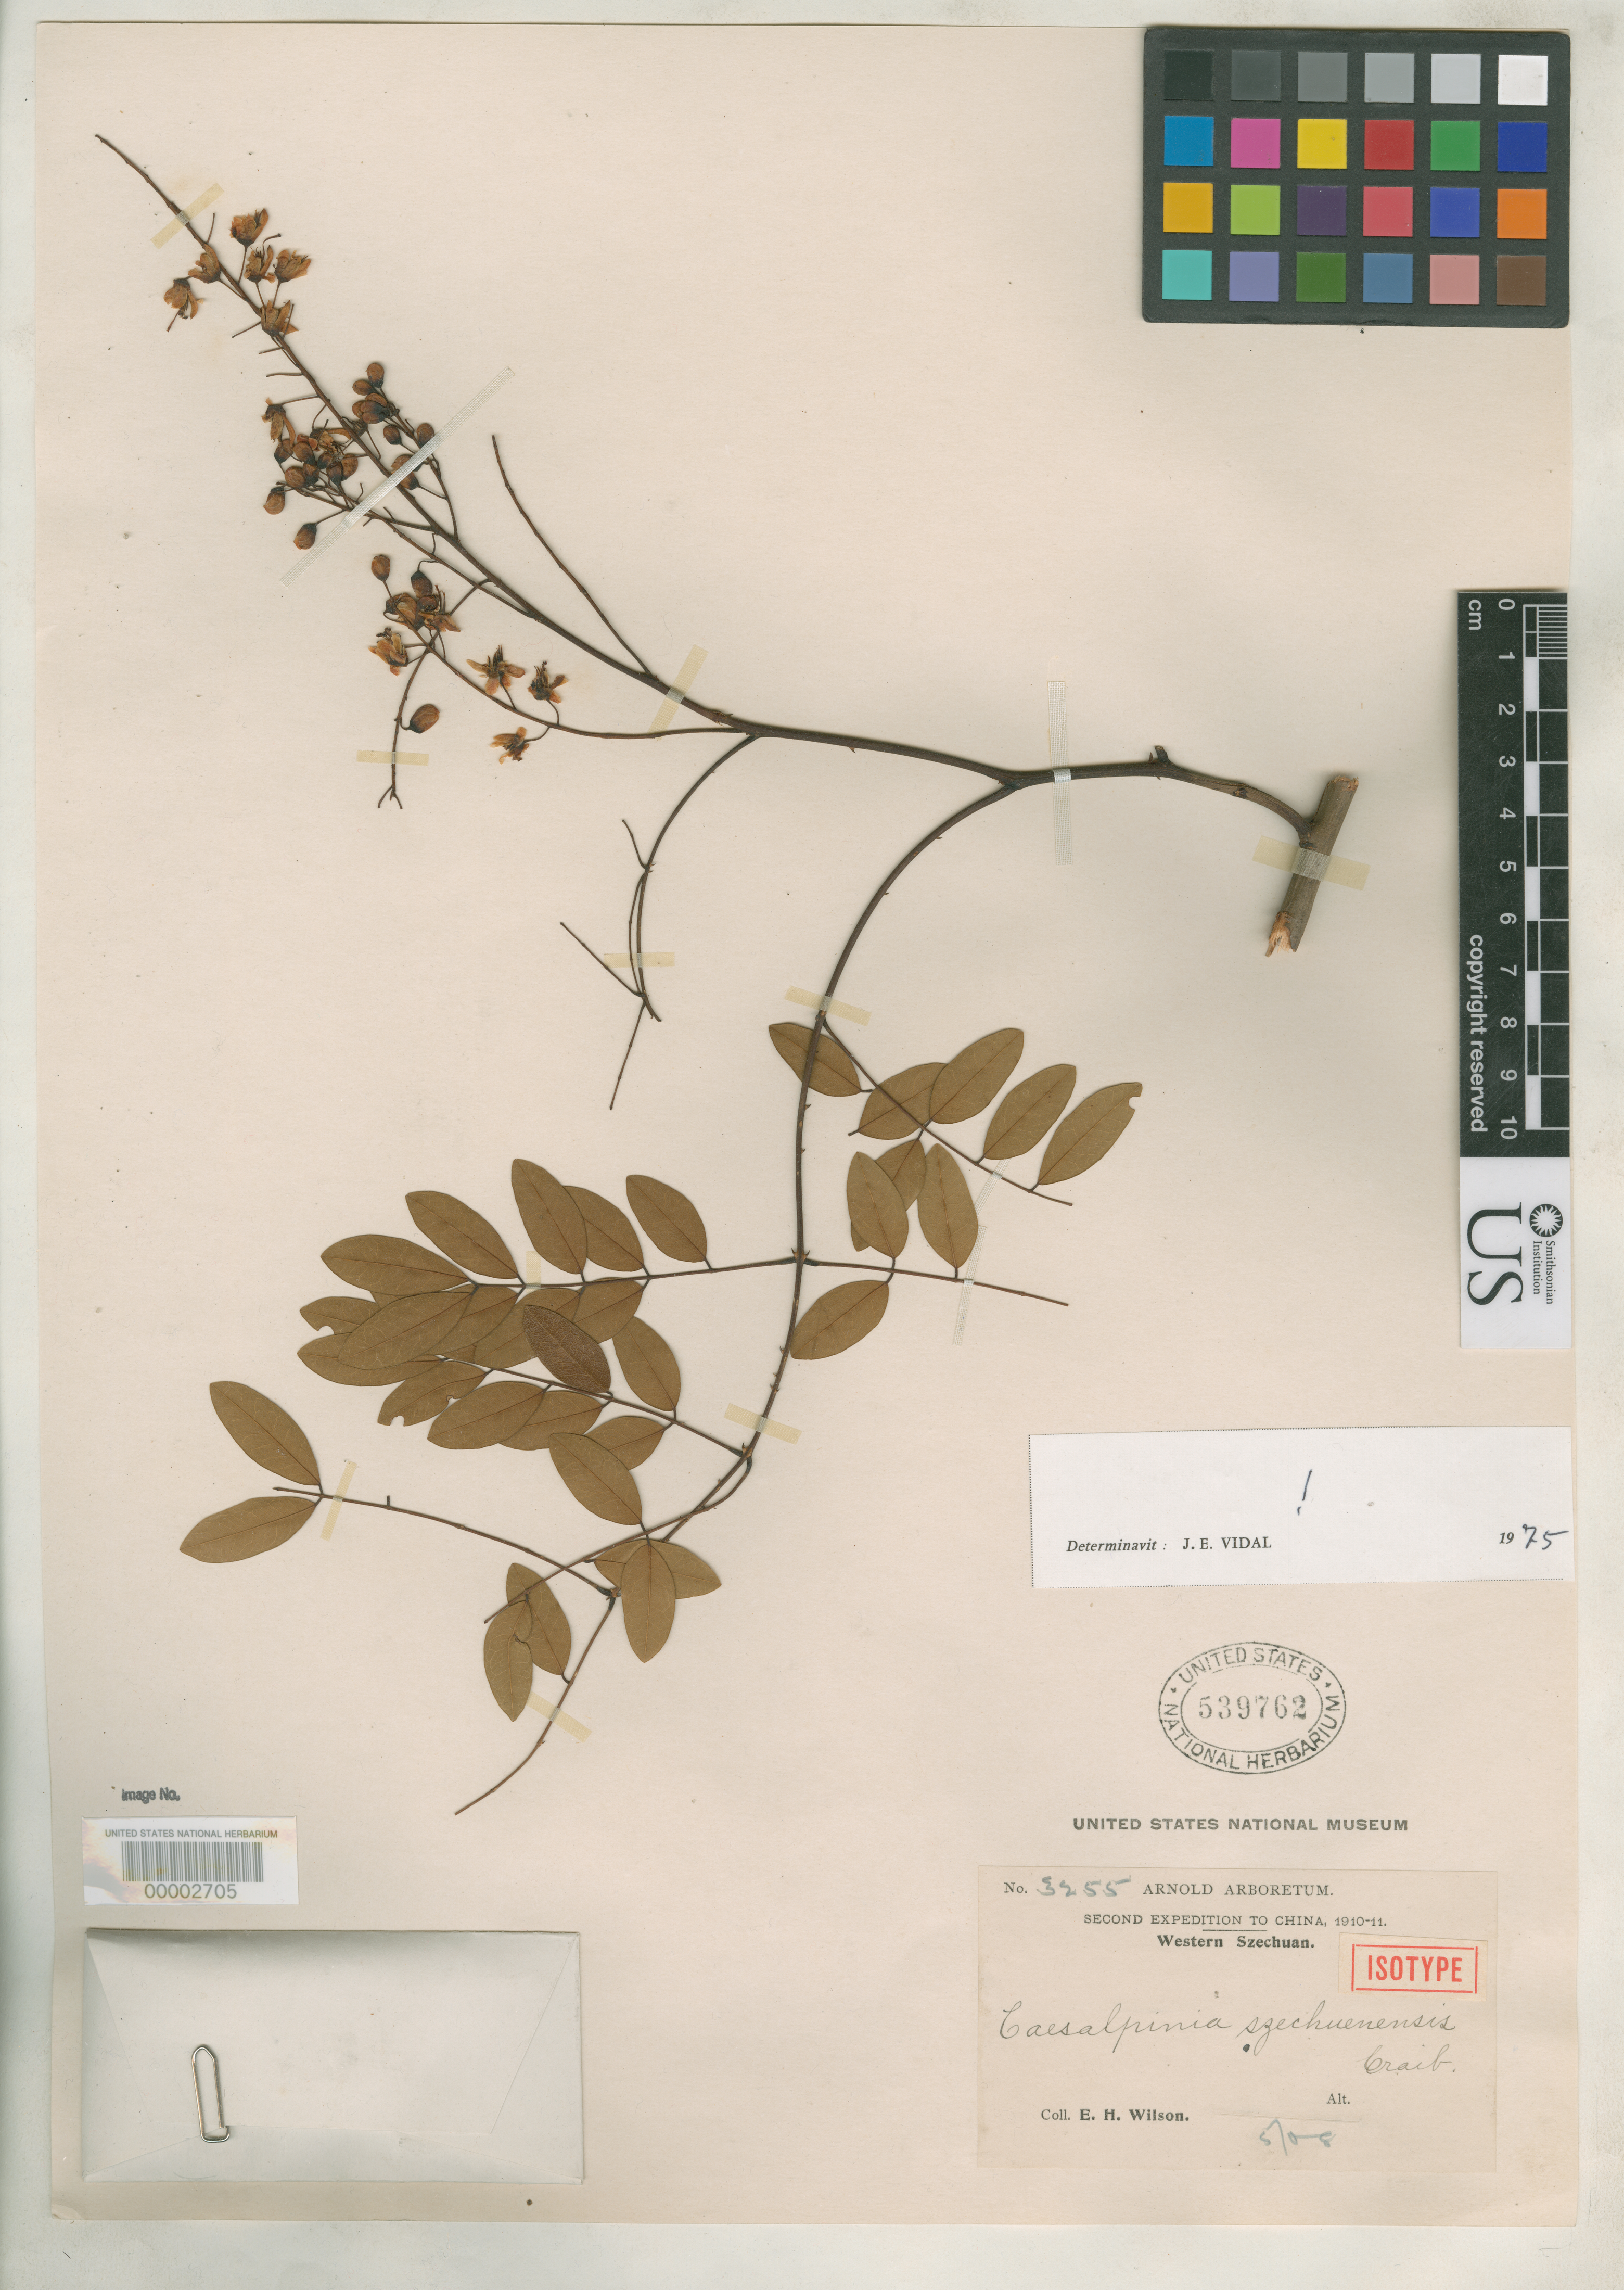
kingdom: Plantae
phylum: Tracheophyta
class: Magnoliopsida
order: Fabales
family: Fabaceae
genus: Caesalpinia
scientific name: Caesalpinia szechuenensis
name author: Craib in Sarg.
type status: Isotype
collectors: E. H. Wilson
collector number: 3255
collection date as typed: May 1908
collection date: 1908-05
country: China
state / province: Sichuan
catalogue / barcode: US 539762